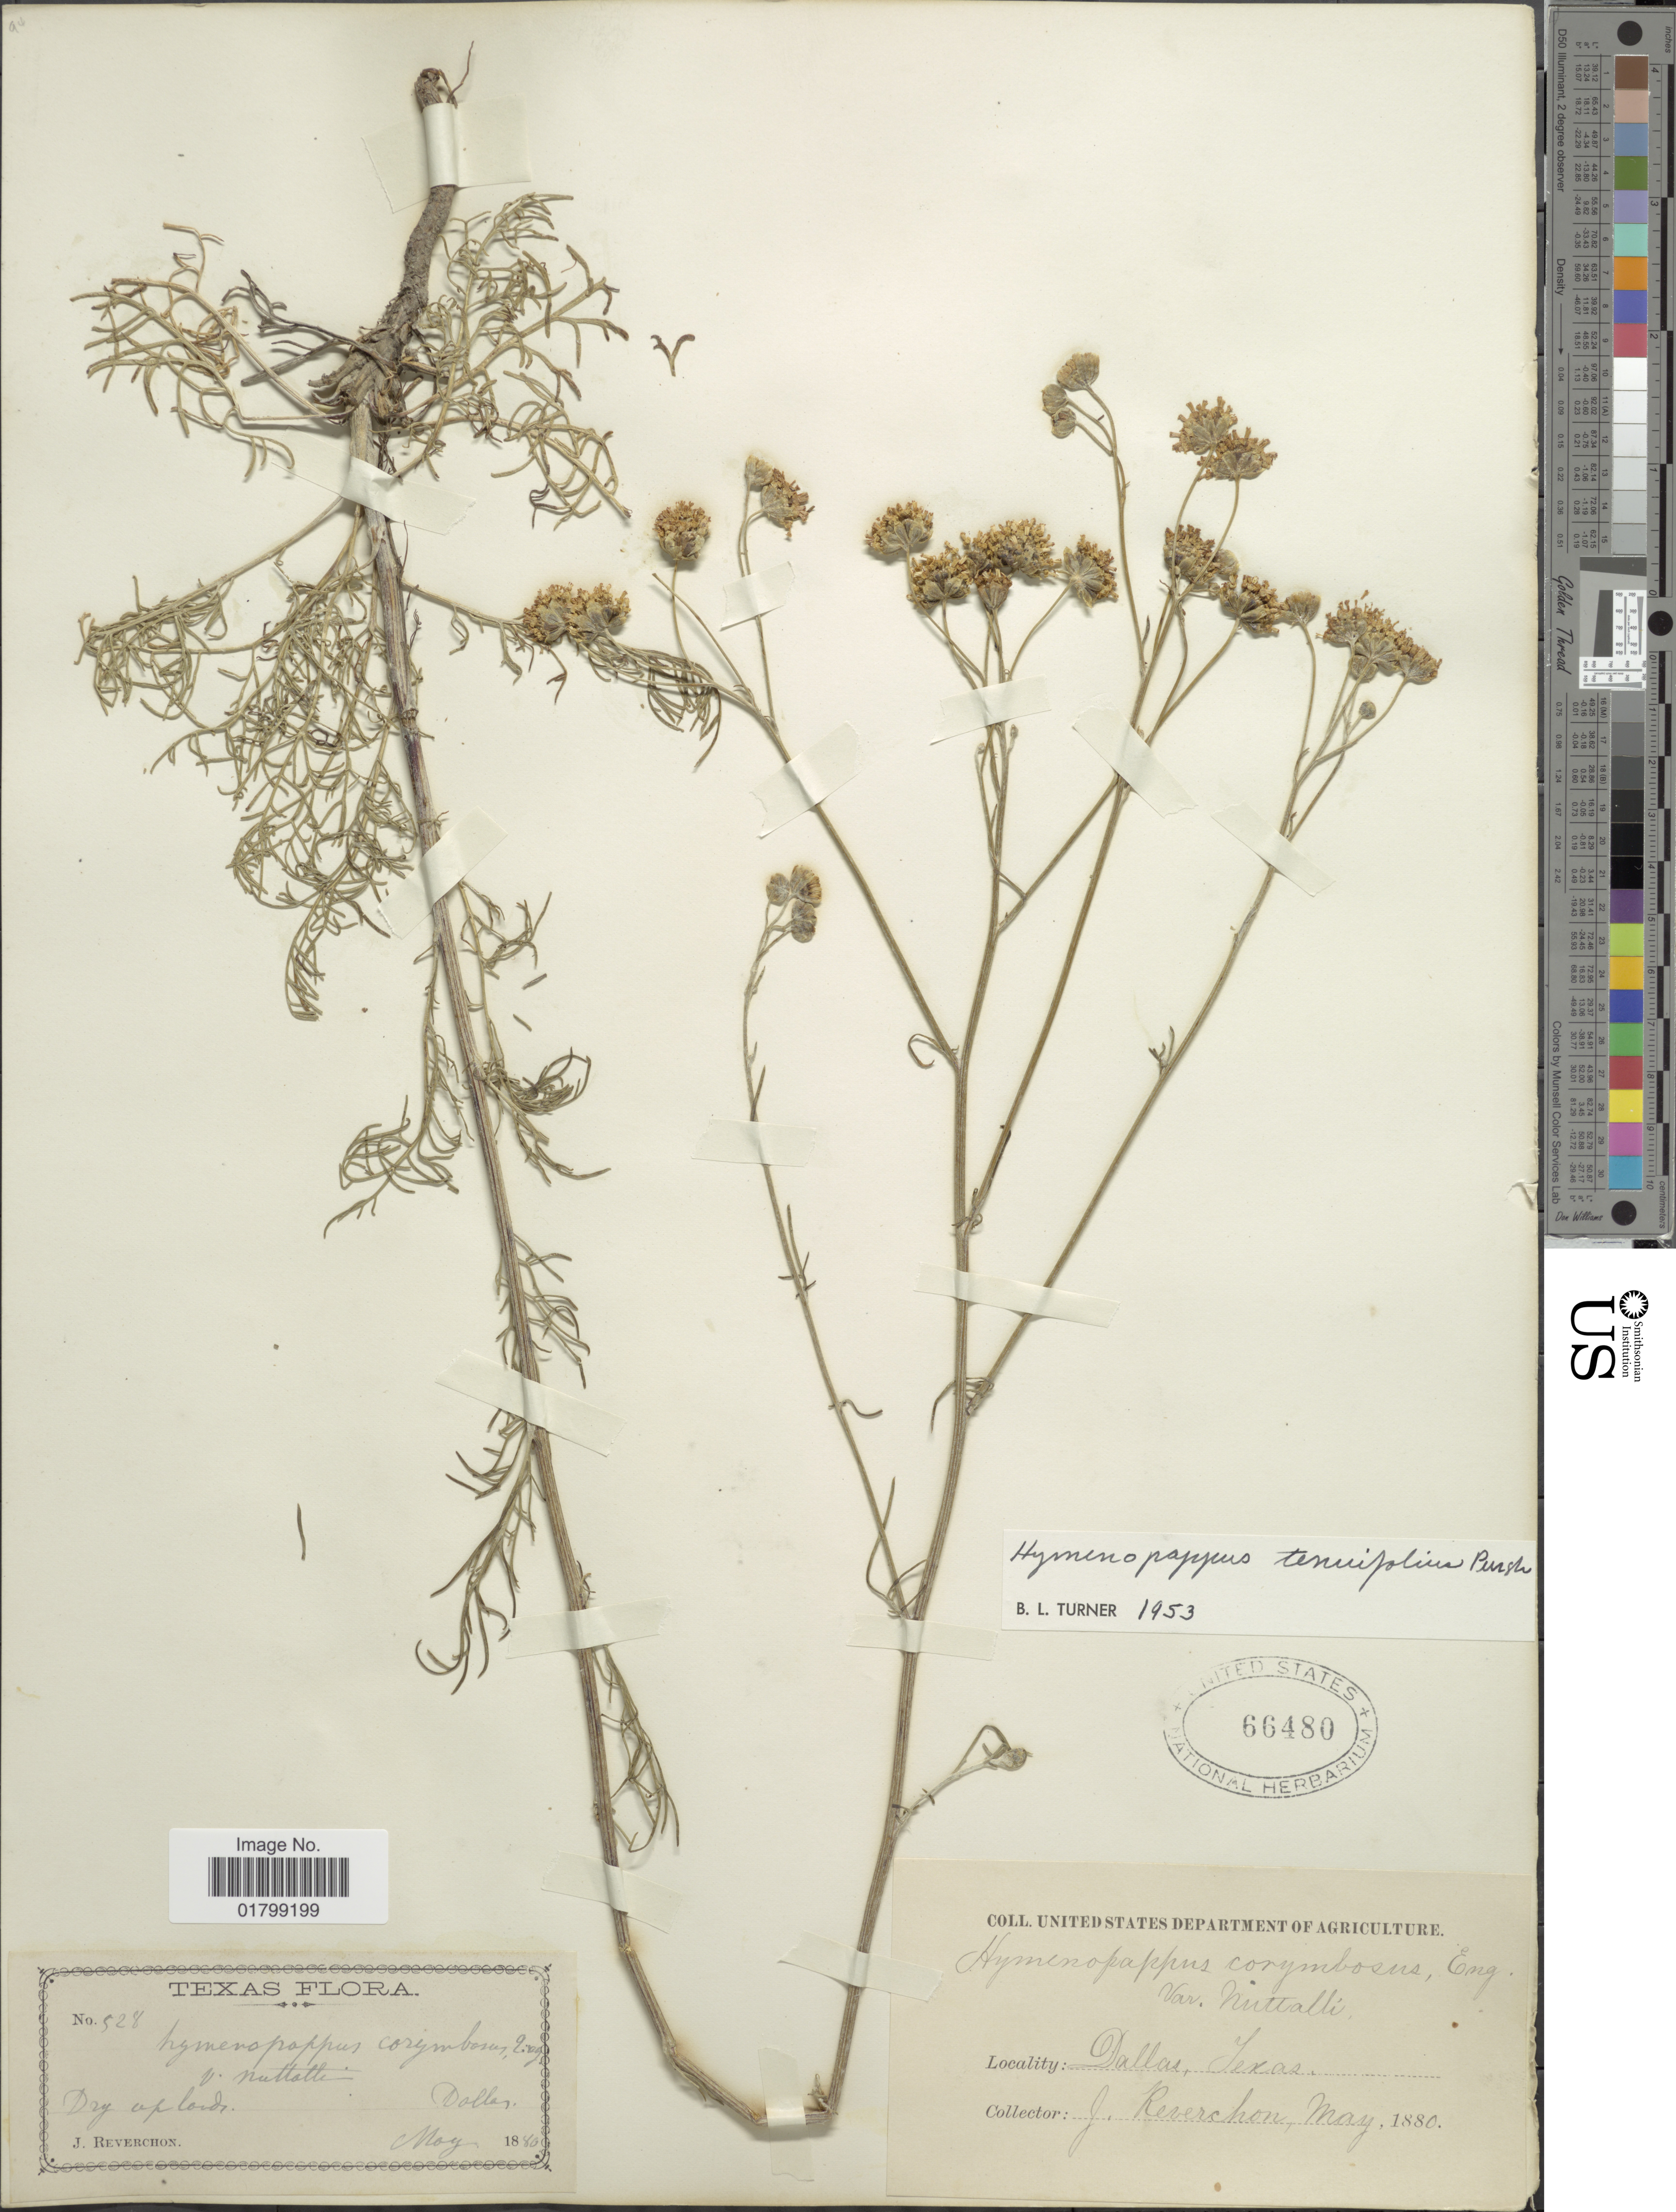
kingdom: Plantae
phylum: Tracheophyta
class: Magnoliopsida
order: Asterales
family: Asteraceae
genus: Hymenopappus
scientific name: Hymenopappus tenuifolius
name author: Pursh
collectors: J. Reverchon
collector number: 528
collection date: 1880-05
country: United States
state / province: Texas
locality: Dallas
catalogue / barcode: US 66480